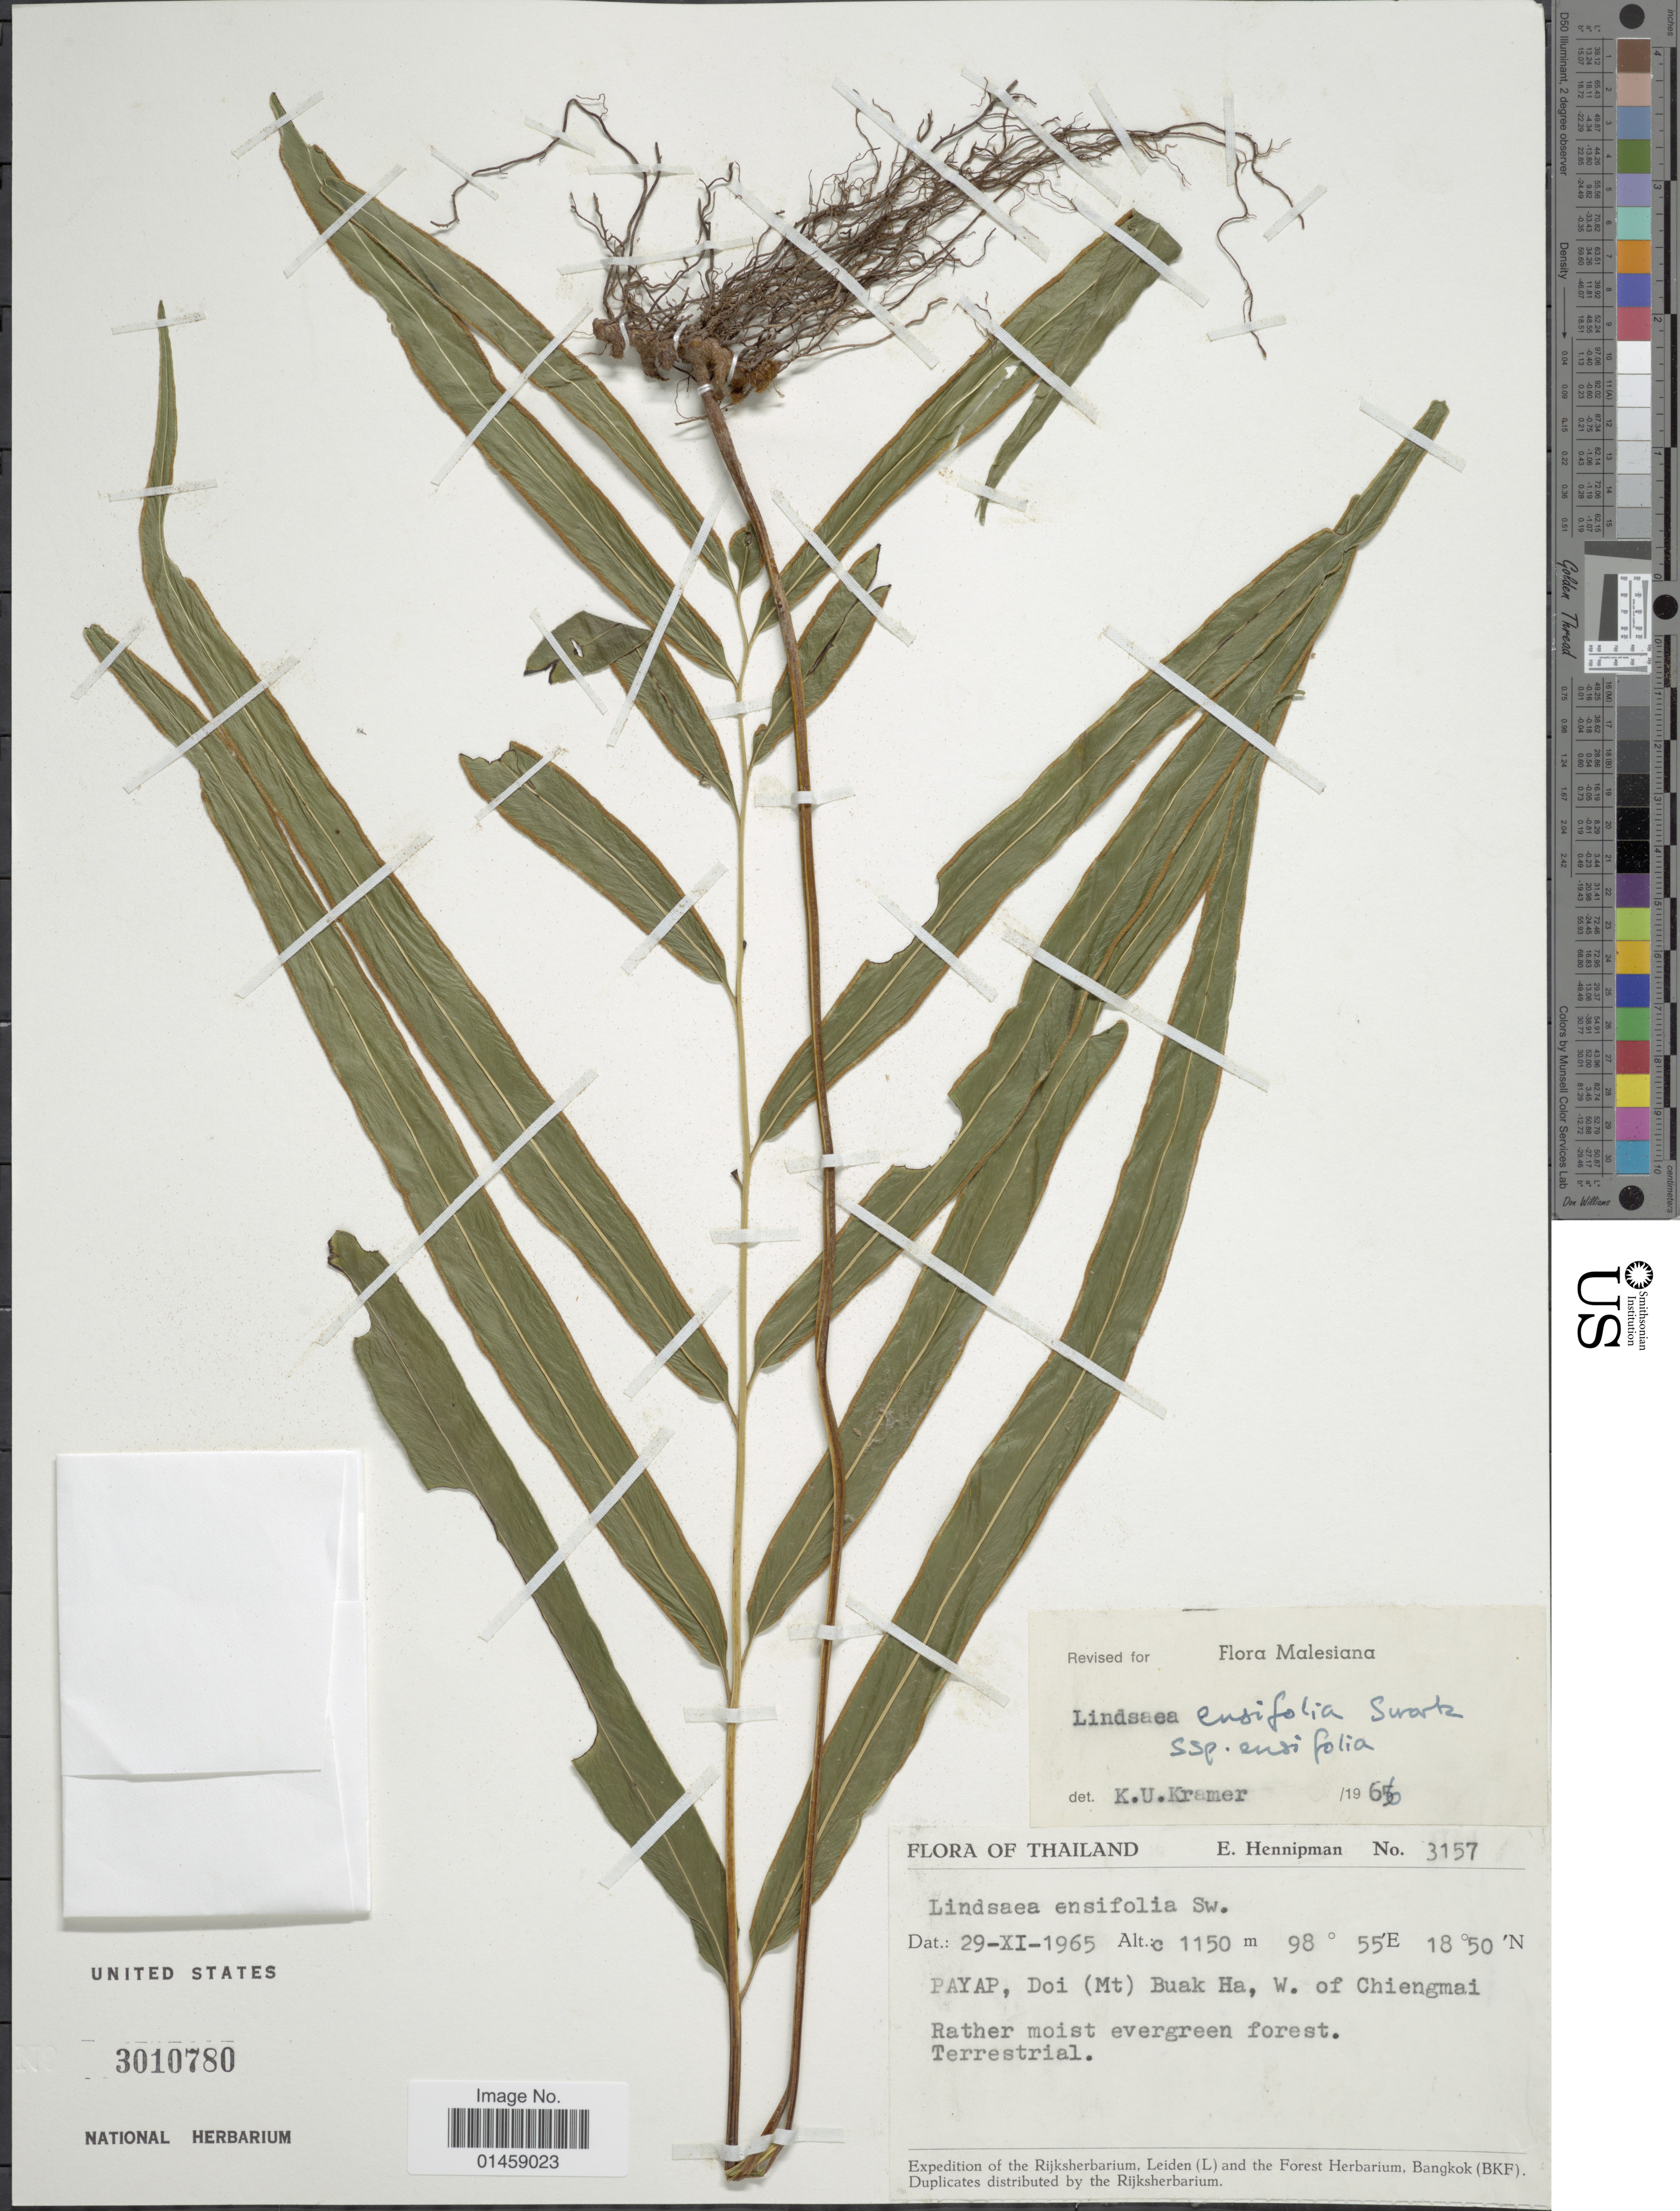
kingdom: Plantae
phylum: Tracheophyta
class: Polypodiopsida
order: Polypodiales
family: Lindsaeaceae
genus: Lindsaea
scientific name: Lindsaea ensifolia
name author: Sw.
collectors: E. Hennipman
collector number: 3157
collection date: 1965-11-29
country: Thailand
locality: Payap, Doi (Mt) Buak Ha, W. of Chiengmai.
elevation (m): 1150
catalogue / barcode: US 3010780